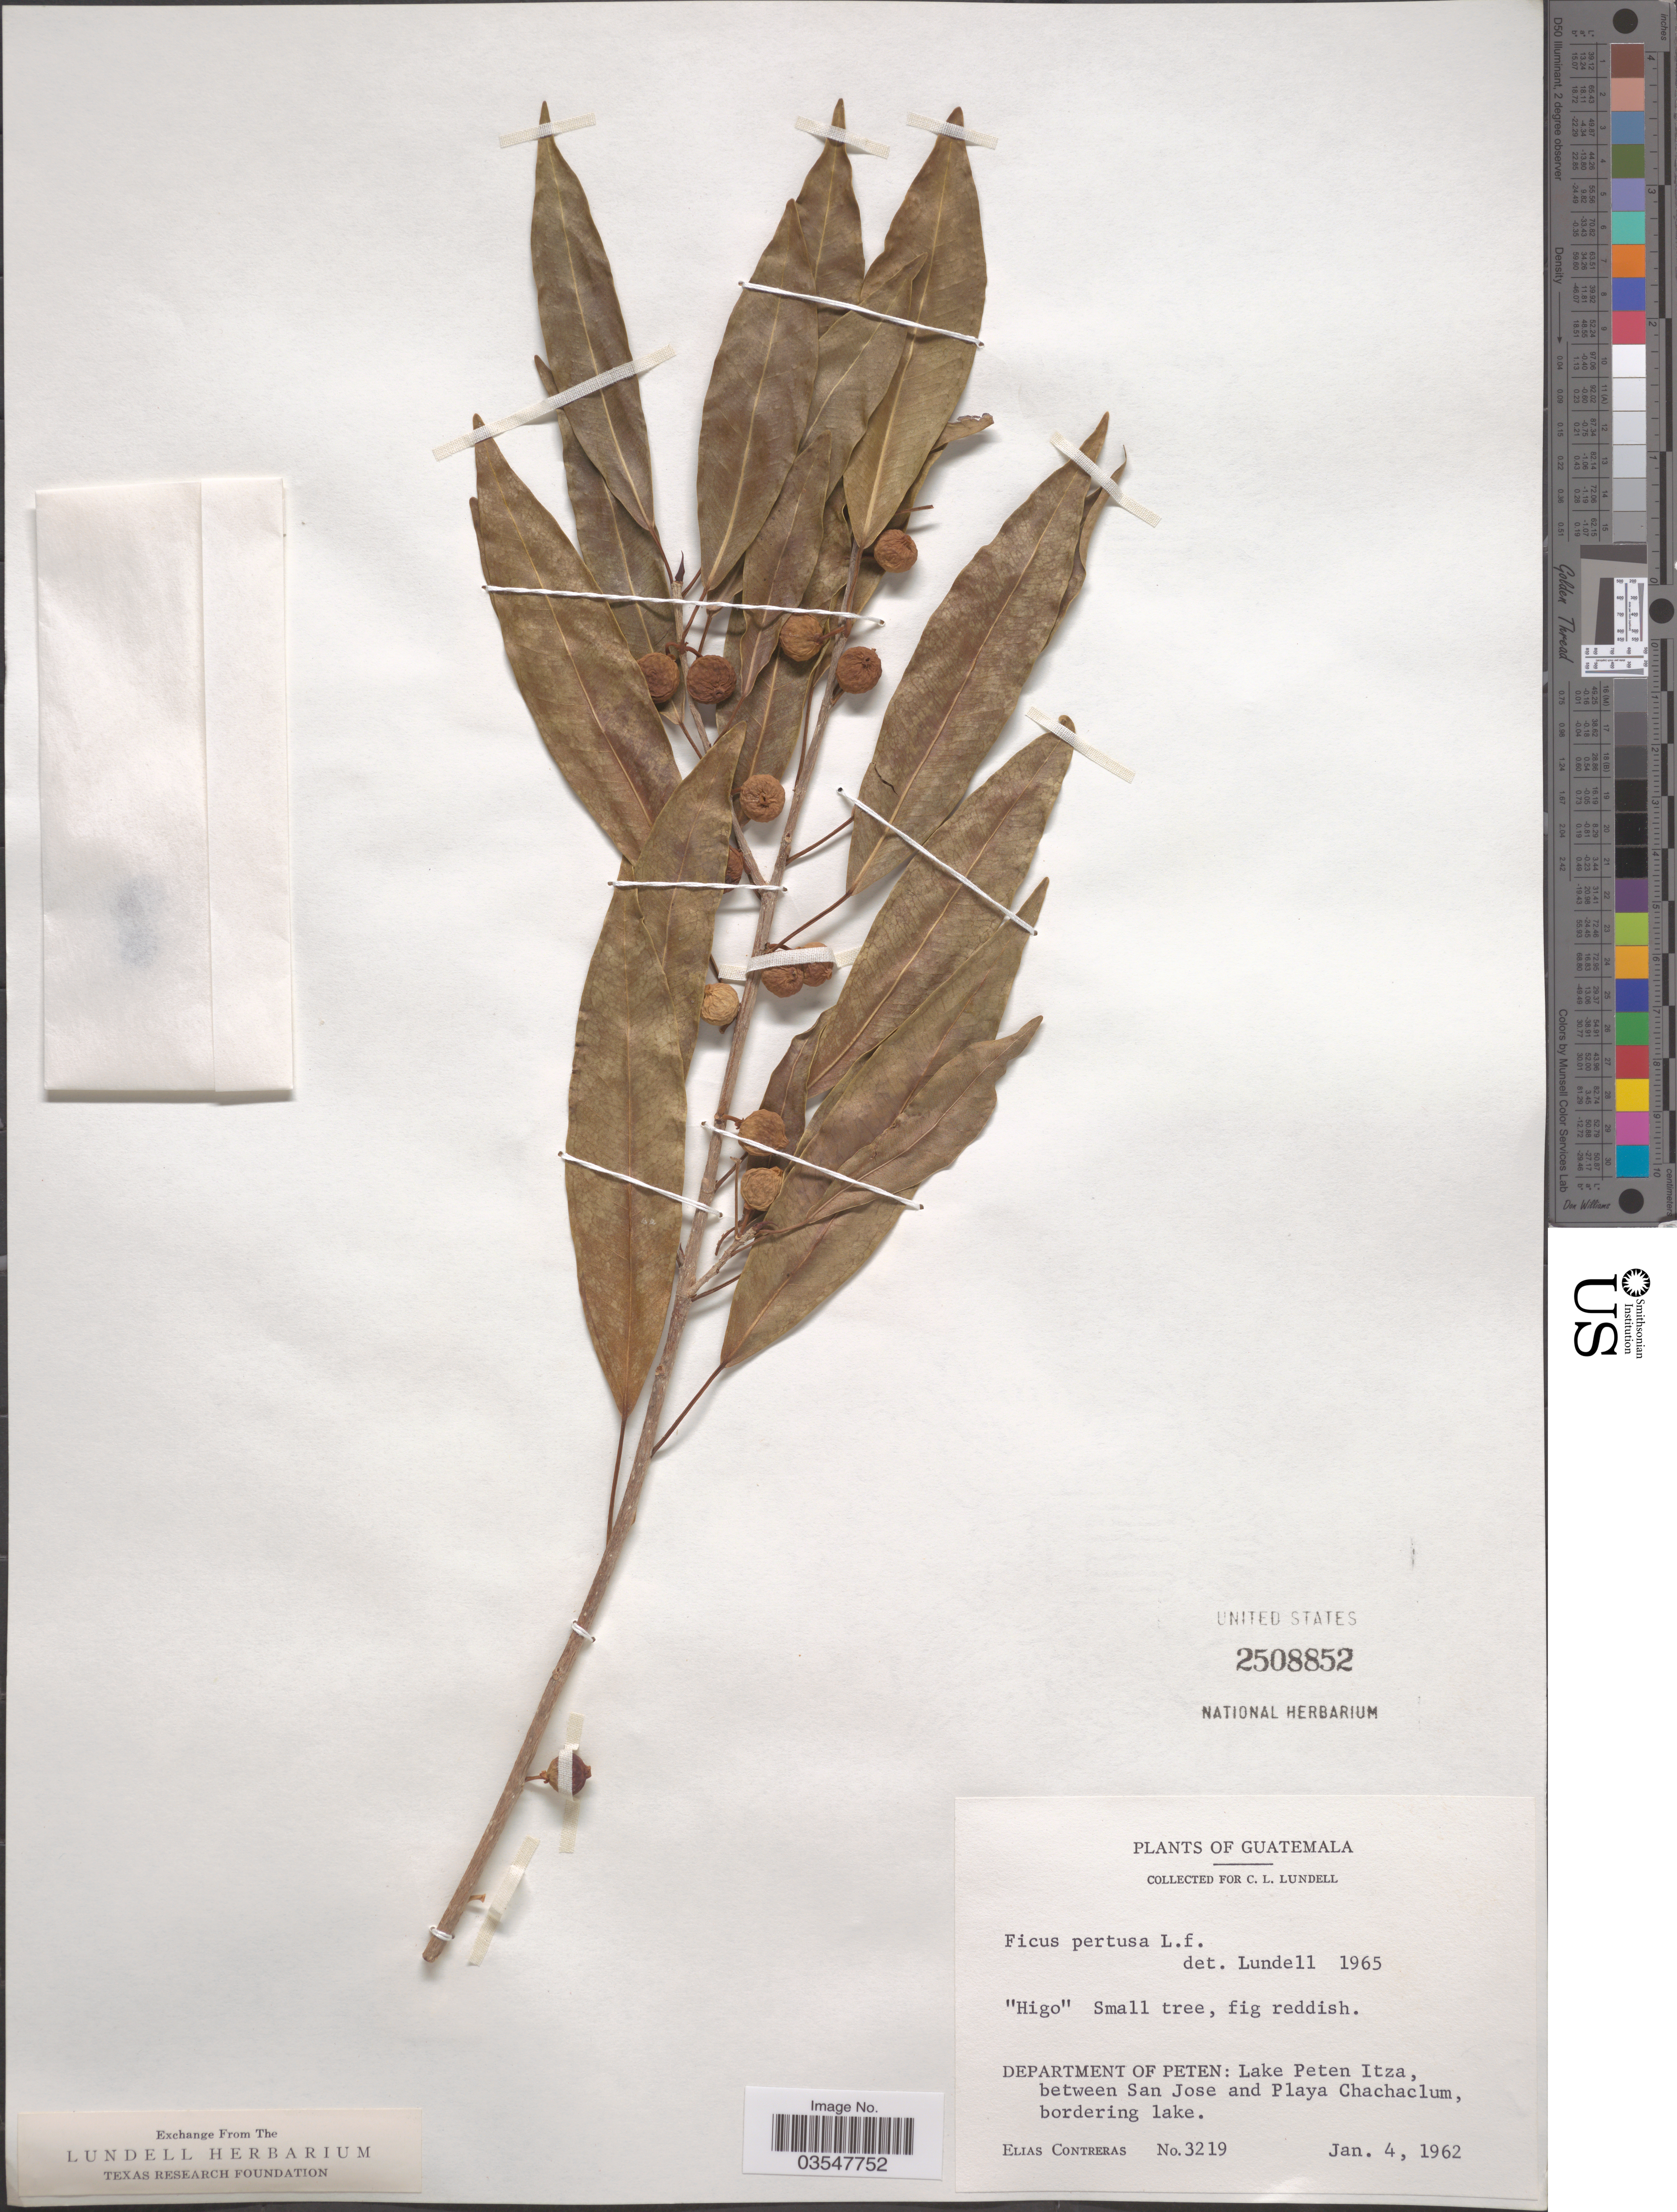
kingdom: Plantae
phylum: Tracheophyta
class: Magnoliopsida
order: Rosales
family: Moraceae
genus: Ficus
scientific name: Ficus pertusa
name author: L. f.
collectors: E. Contreras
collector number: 3219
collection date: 1962-01-04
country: Guatemala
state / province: El Peten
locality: Department of Peten: Lake Peten Itza, between San Jose and Playa Chachaclum, bordering lake.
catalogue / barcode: US 2508852